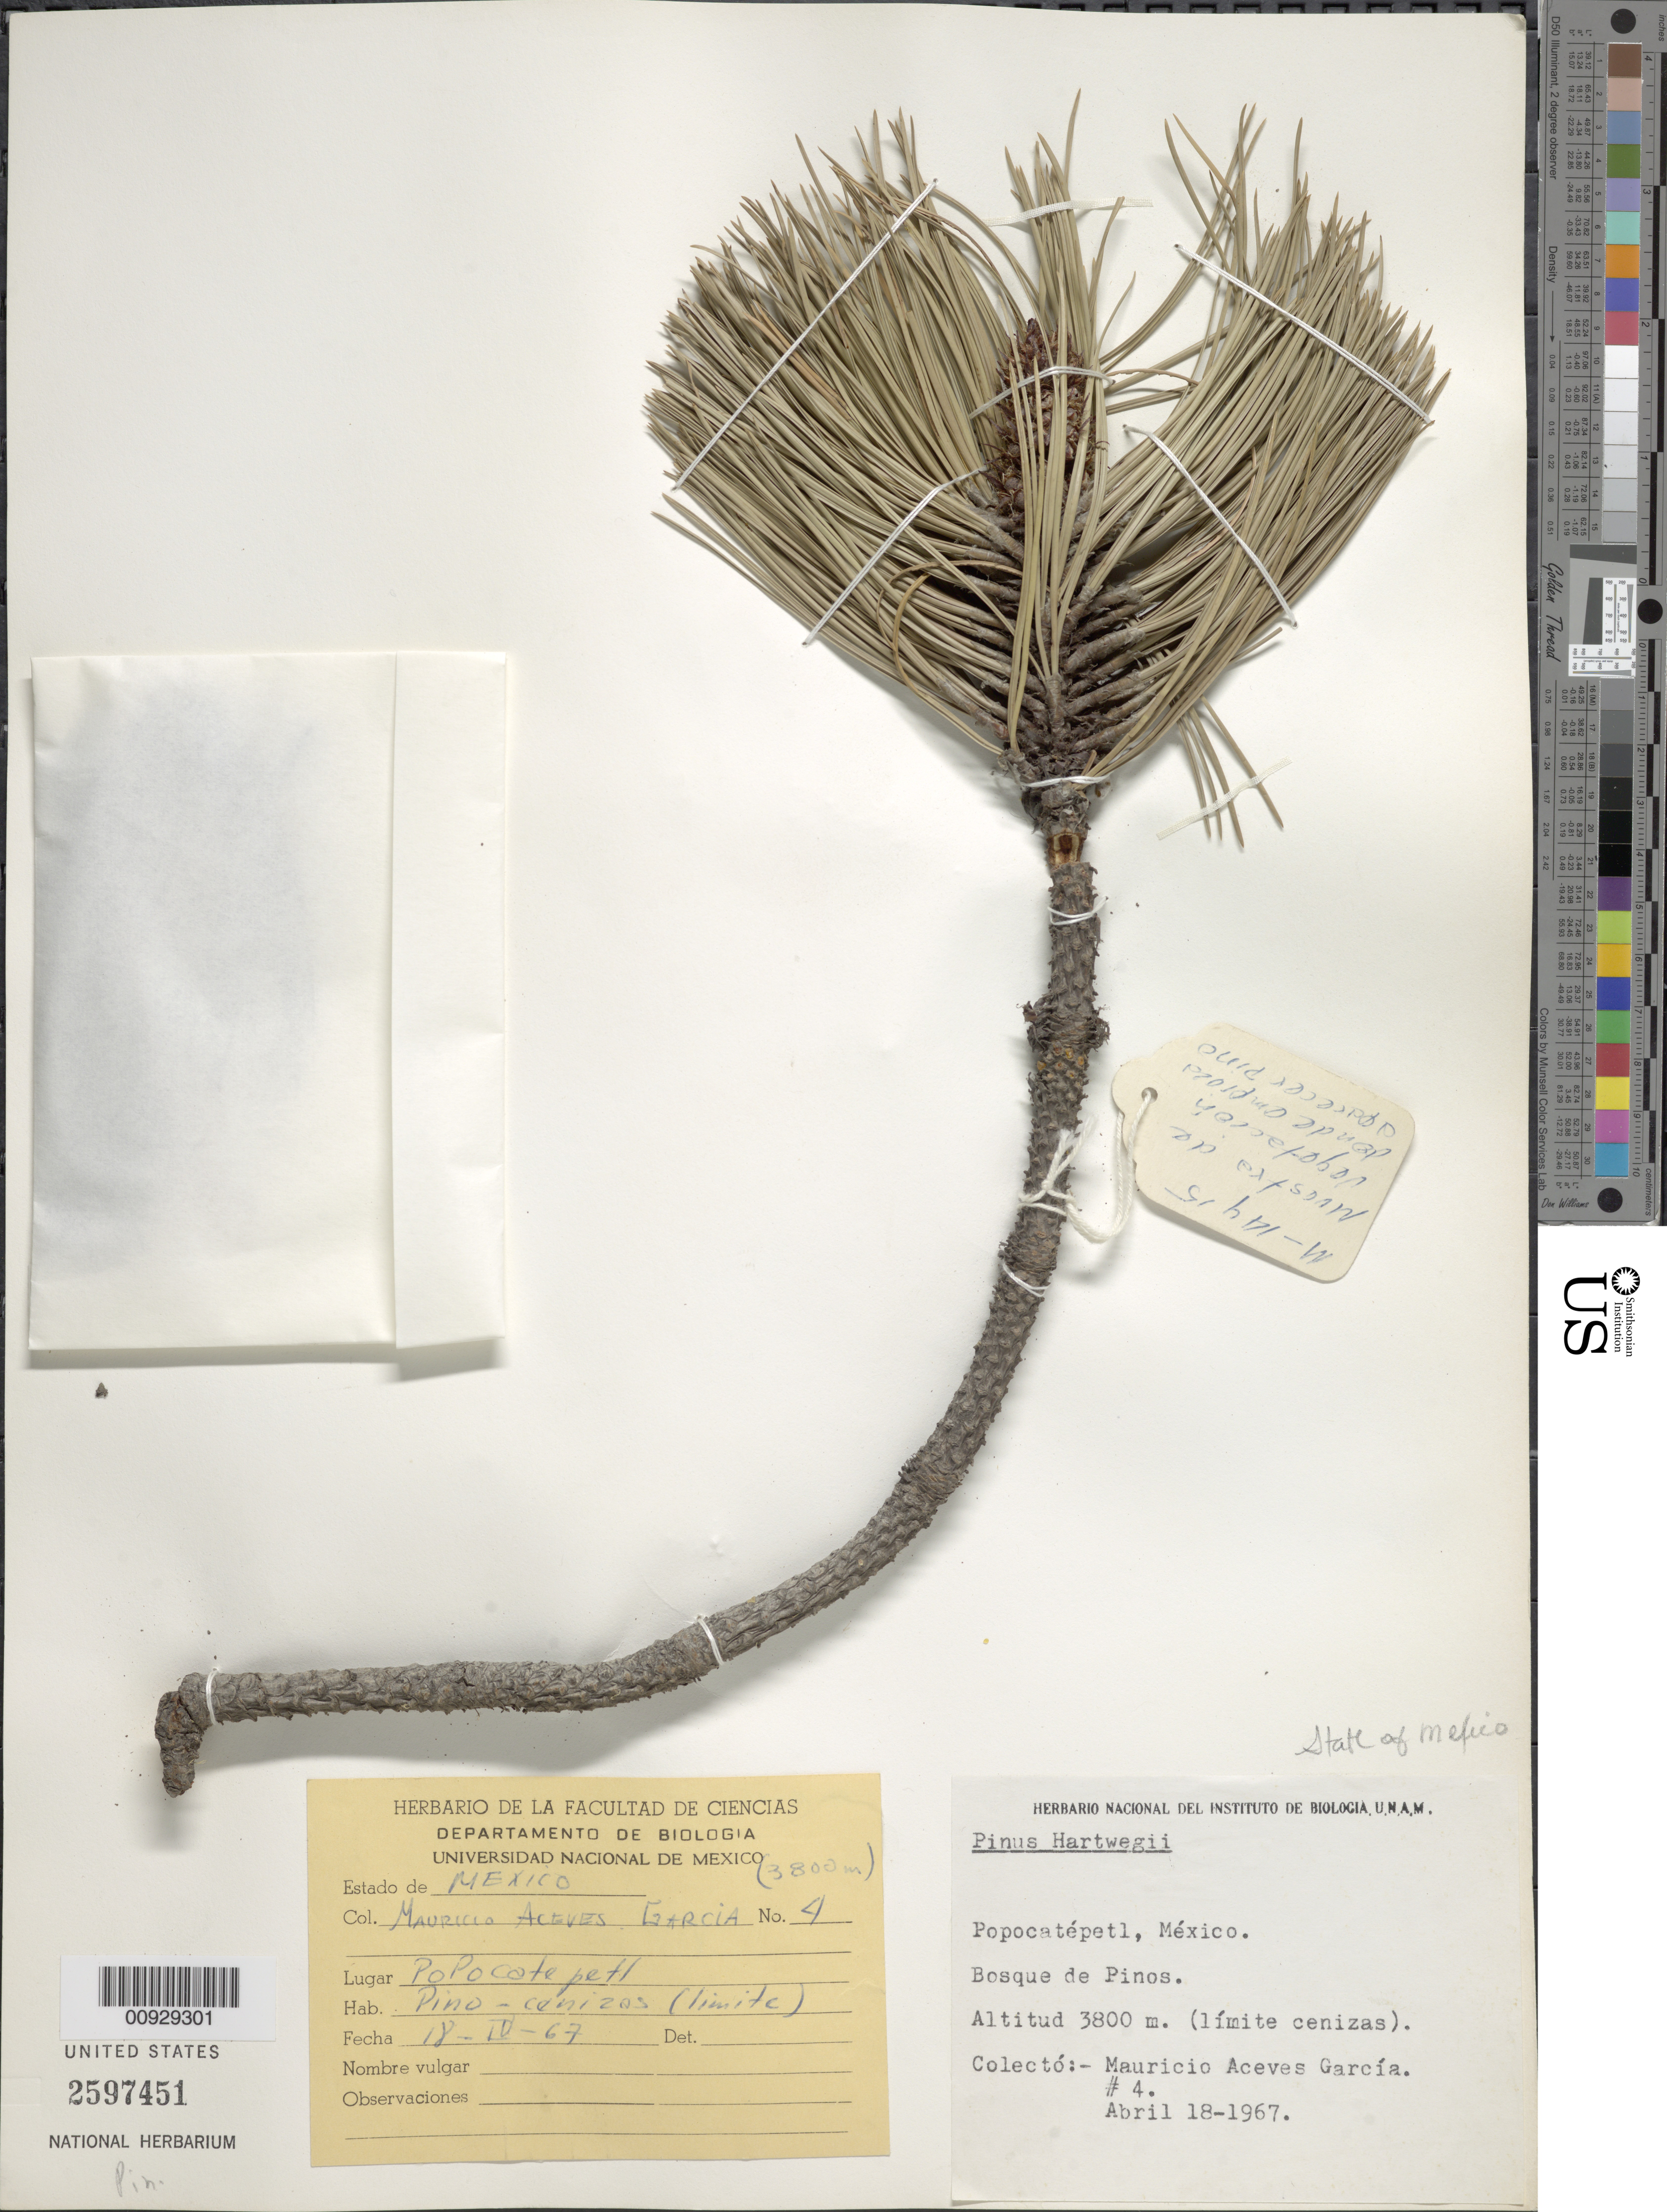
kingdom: Plantae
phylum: Tracheophyta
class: Pinopsida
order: Pinales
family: Pinaceae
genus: Pinus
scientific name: Pinus hartwegii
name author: Lindl.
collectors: Aceves García, M.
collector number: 4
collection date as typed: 18 Apr 1967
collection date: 1967-04-18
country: Mexico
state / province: México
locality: Popocatépetl (límite cenizas).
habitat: Bosque de Pinos - cenizas (límite).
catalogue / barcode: US 2597451